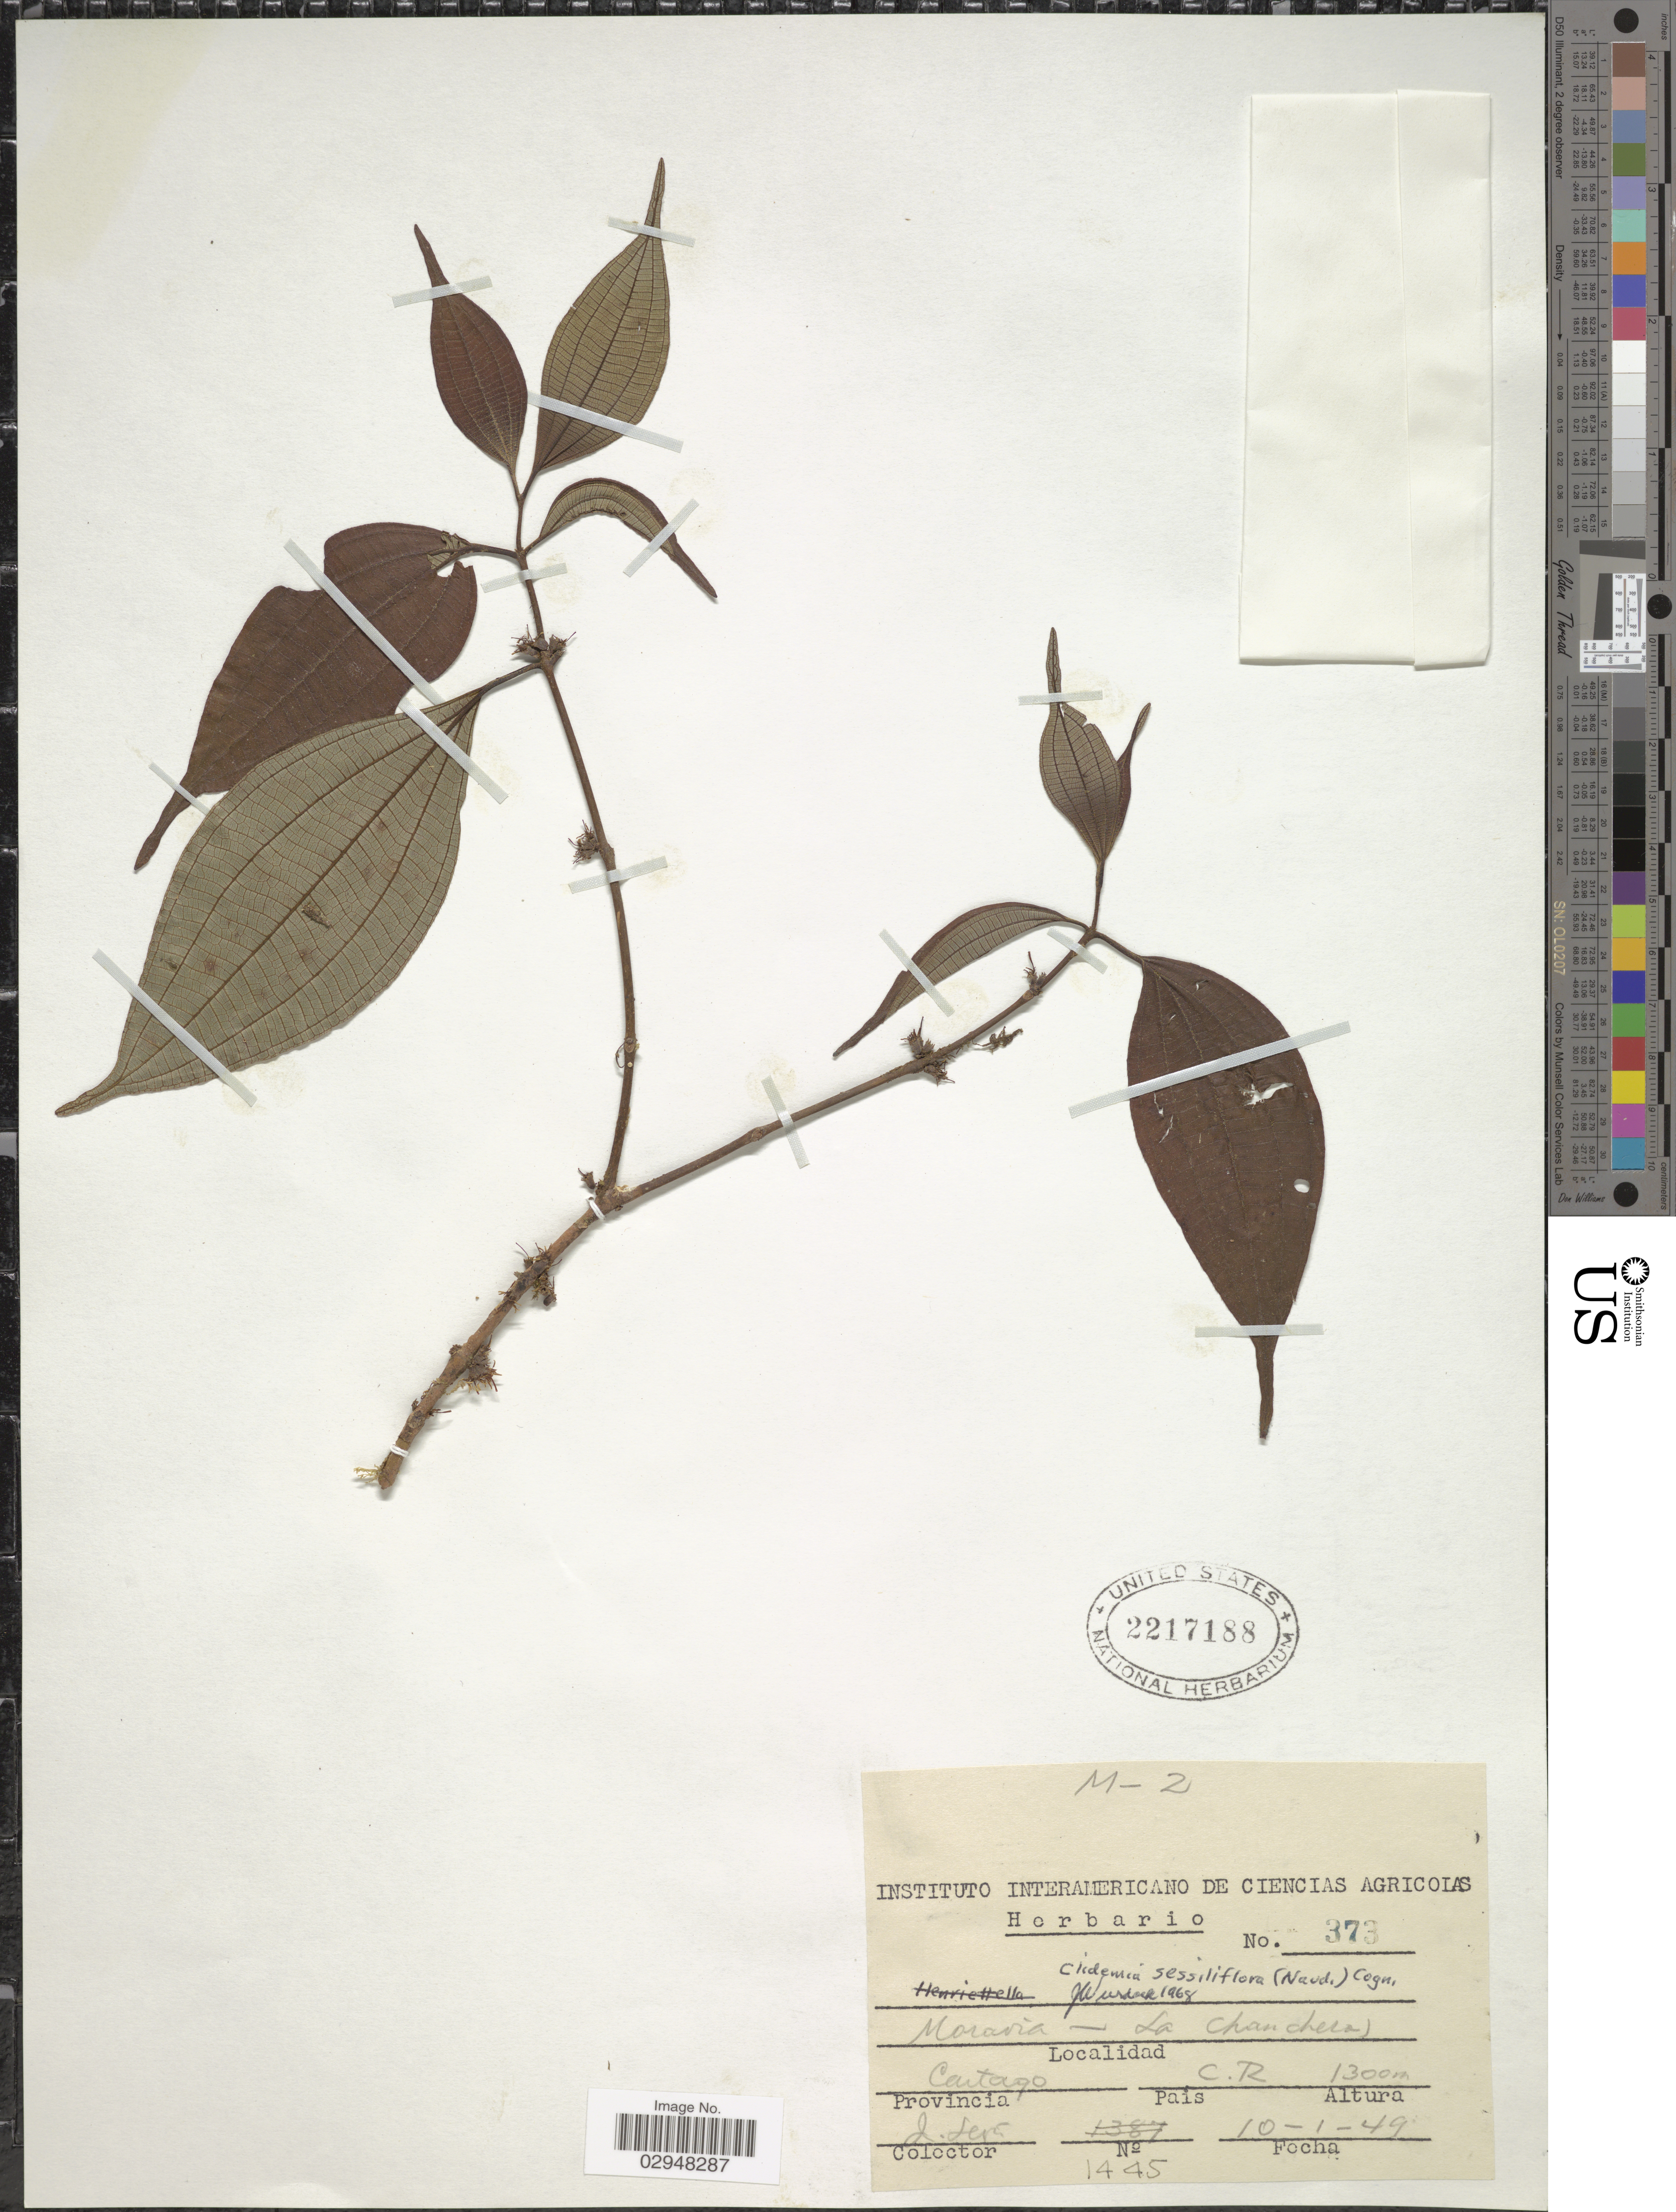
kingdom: Plantae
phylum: Tracheophyta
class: Magnoliopsida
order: Myrtales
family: Melastomataceae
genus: Clidemia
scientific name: Clidemia sessiliflora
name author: (Naudin) Cogn.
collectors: J. León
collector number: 1445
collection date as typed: Transcribed d/m/y: 10/1/49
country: Costa Rica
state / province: Cartago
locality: Moravia-La Chanchera.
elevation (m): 1300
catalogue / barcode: US 2217188